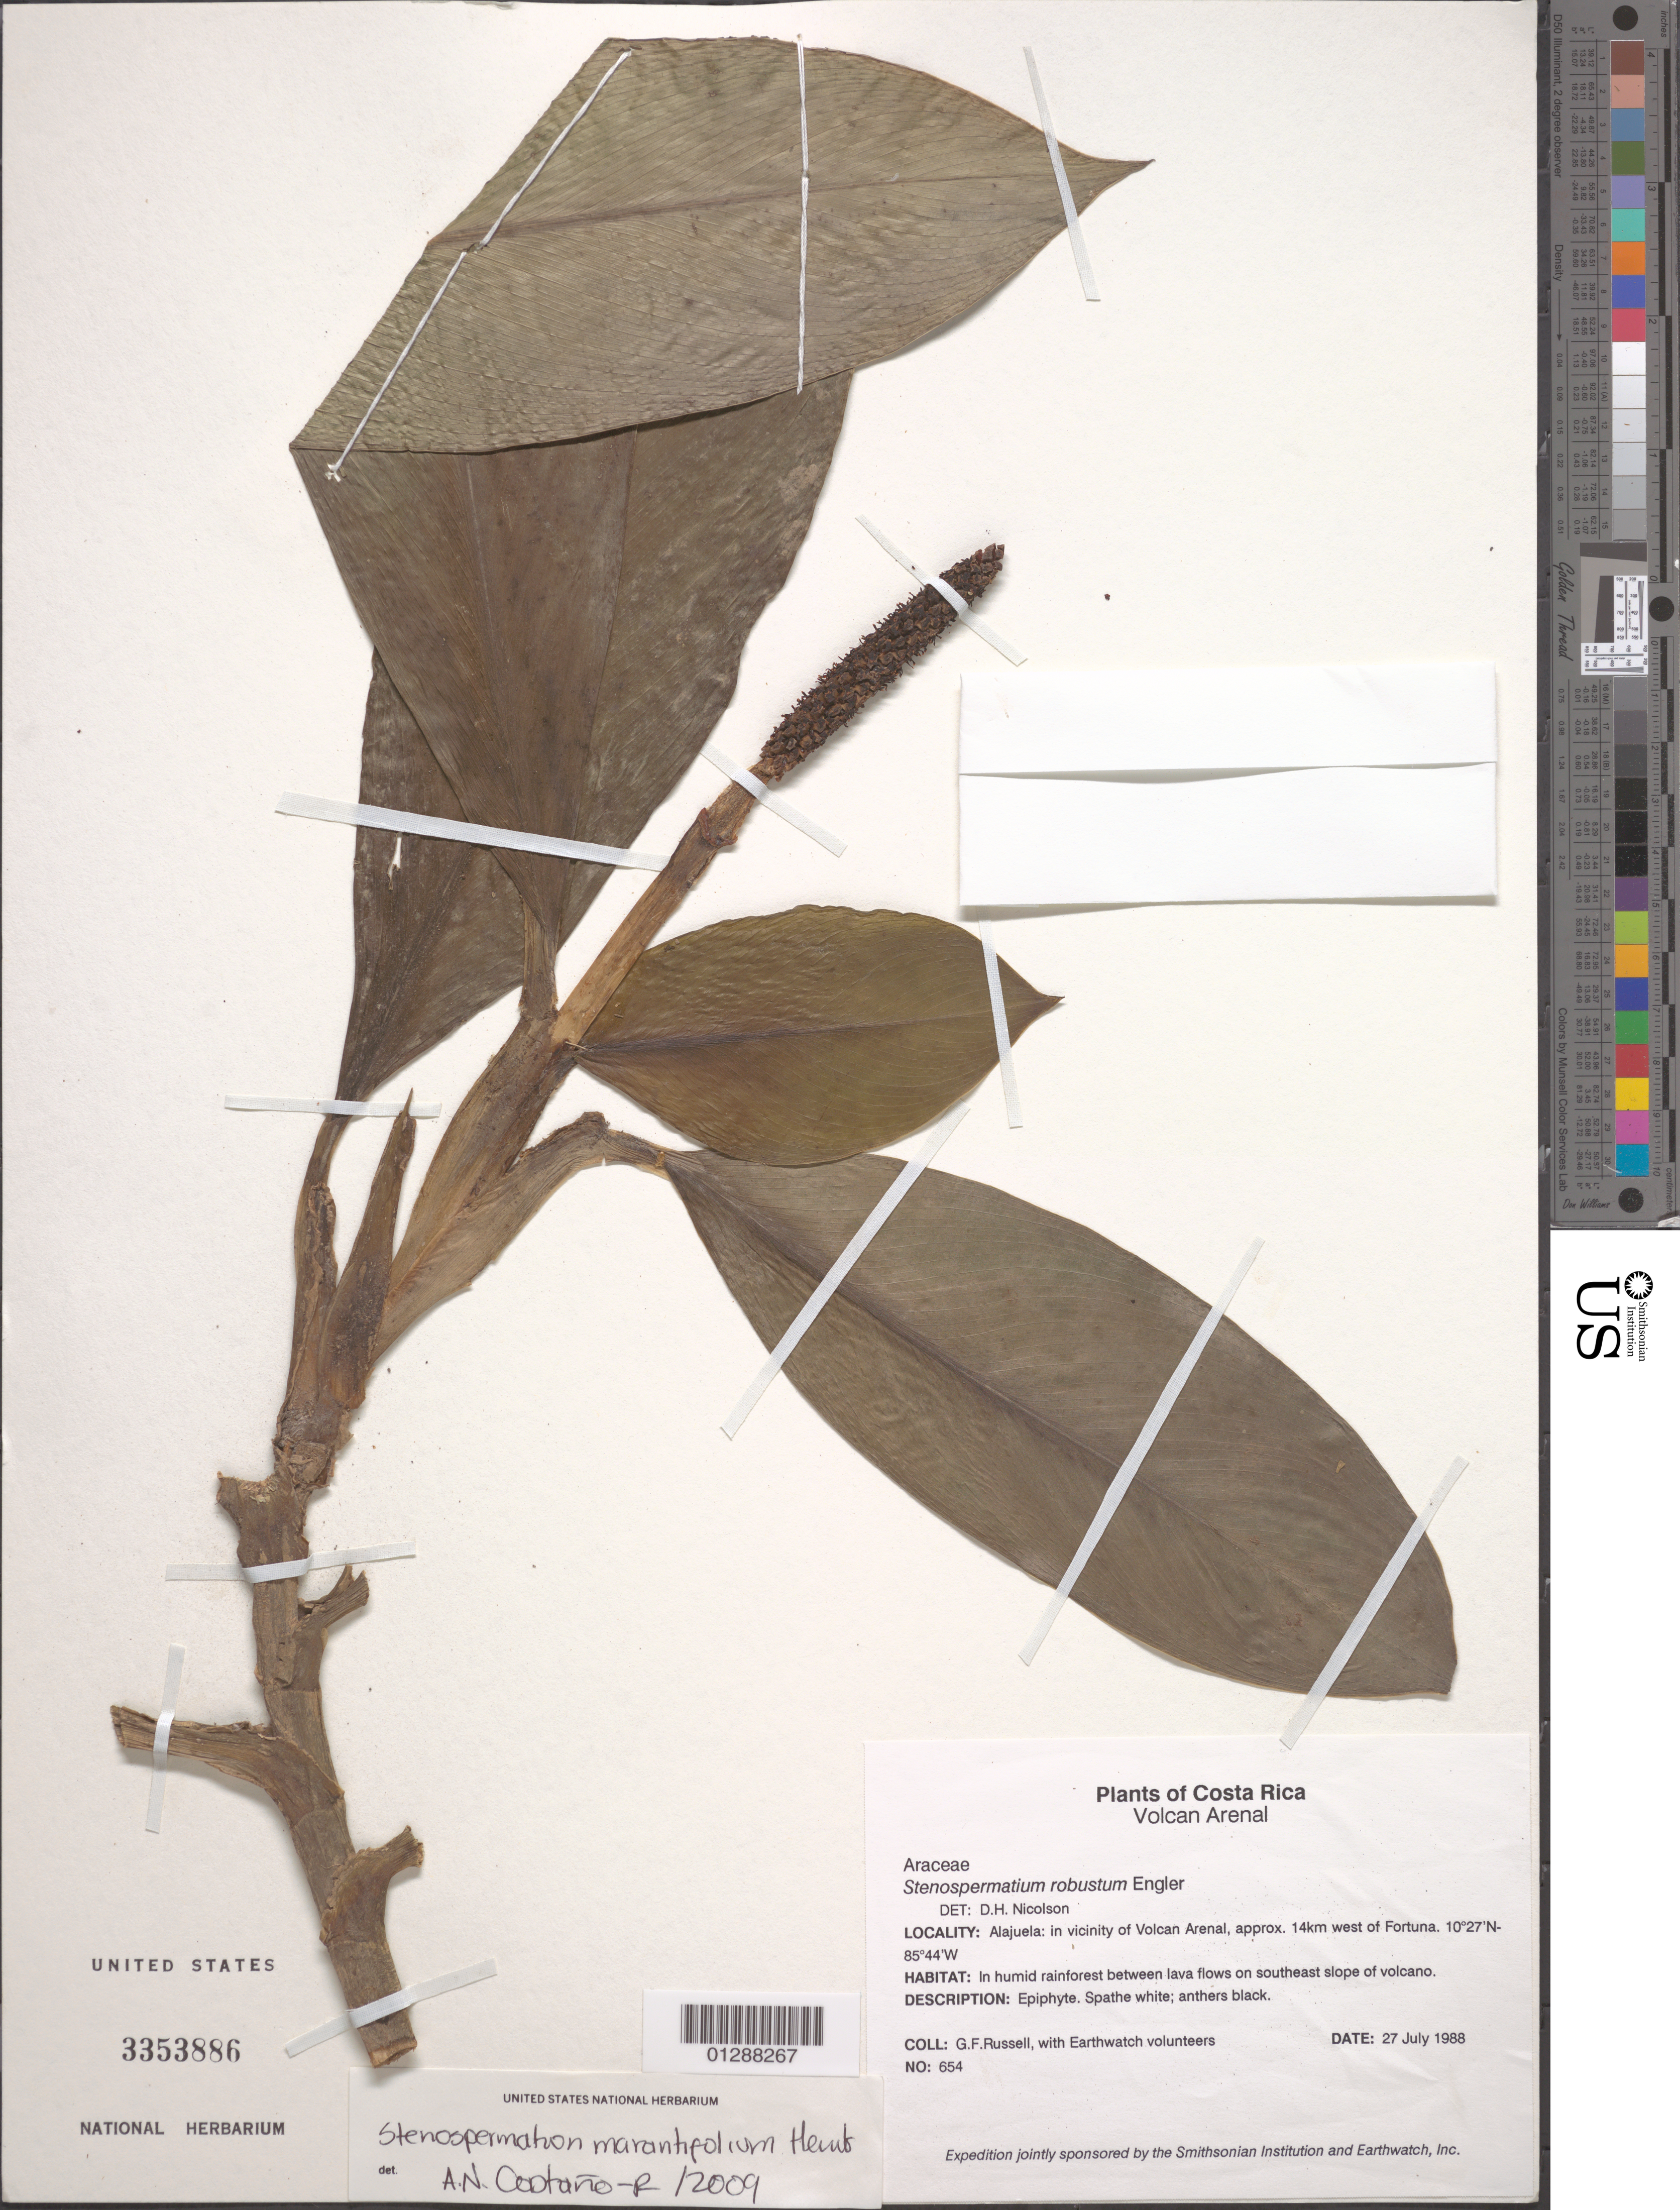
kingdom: Plantae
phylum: Tracheophyta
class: Liliopsida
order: Alismatales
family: Araceae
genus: Stenospermation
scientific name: Stenospermation marantifolium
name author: Hemsl.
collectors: G. Russell & Earthwatch Volunteers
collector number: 654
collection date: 1988-07-27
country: Costa Rica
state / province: Alajuela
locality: Volcan Arenal. In vicinity of Volcan Arenal, approx. 14km west of Fortuna. On southeast slope of volcano.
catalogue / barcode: US 3353886